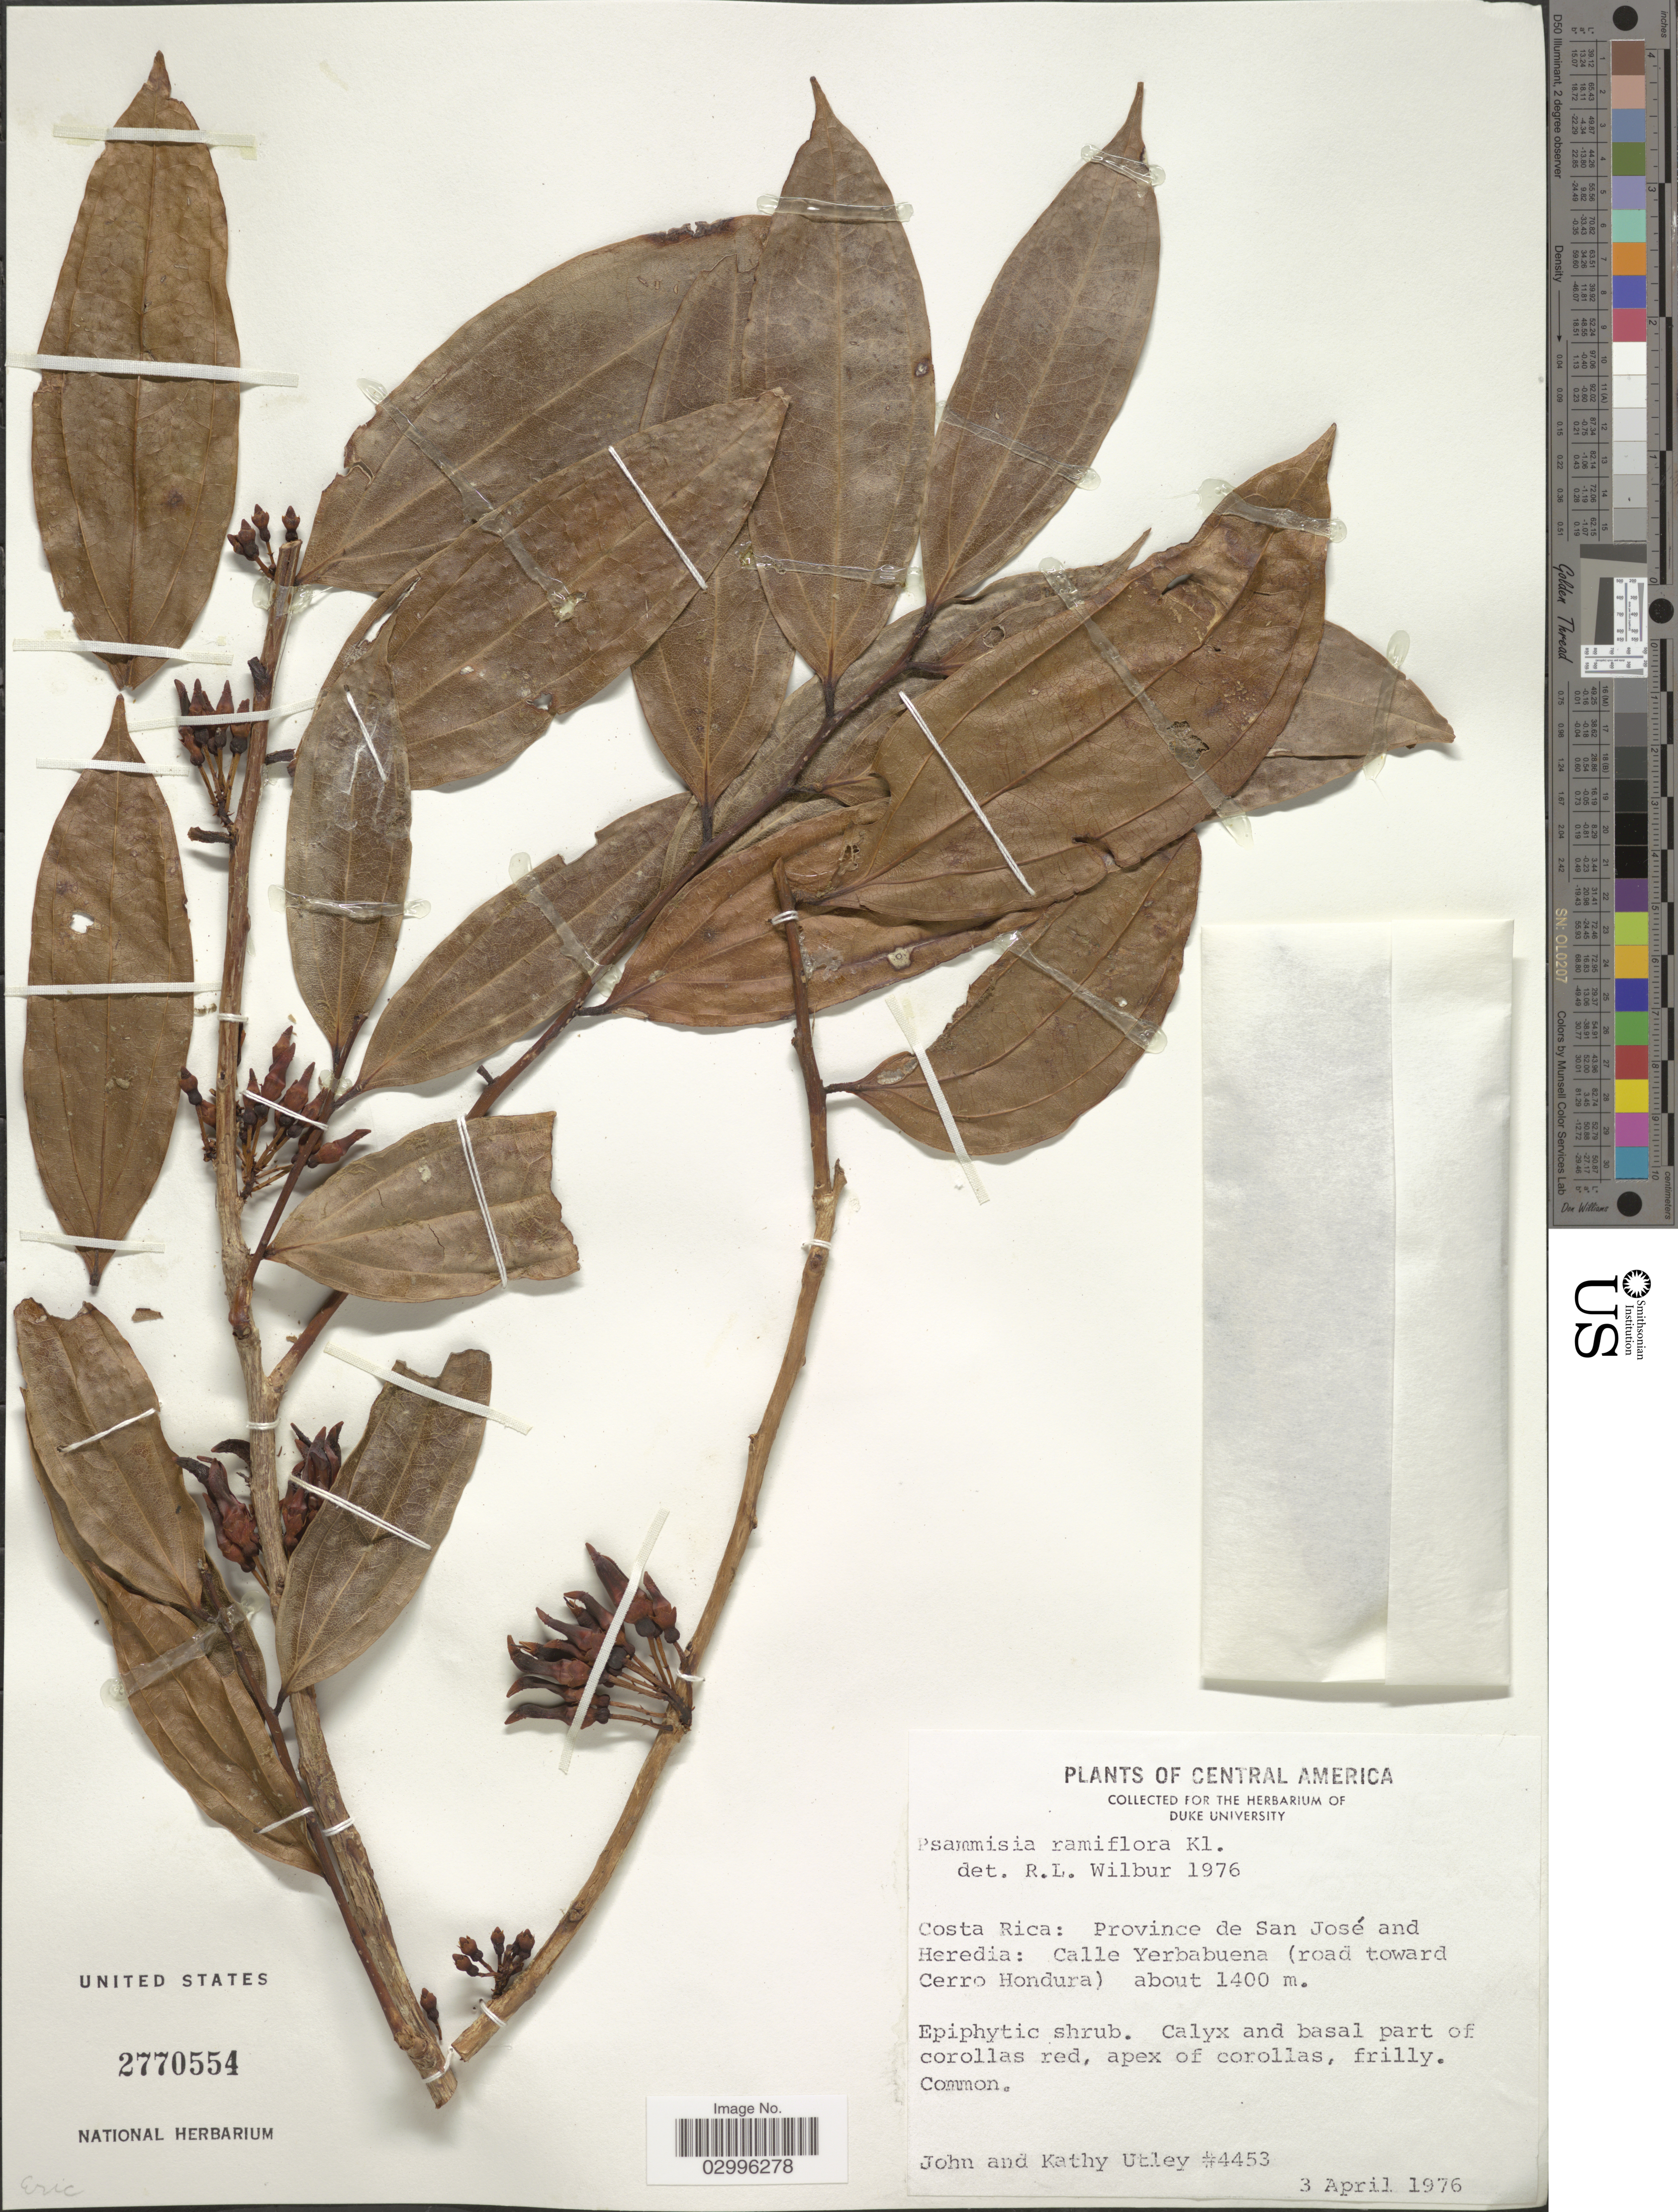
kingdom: Plantae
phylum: Tracheophyta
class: Magnoliopsida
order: Ericales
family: Ericaceae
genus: Psammisia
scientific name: Psammisia ramiflora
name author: Klotzsch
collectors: J. F. Utley & K. Burt-Utley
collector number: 4453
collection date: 1976-04-03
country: Costa Rica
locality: Province de San José and Heredia: Calle Yarbabuena (road toward Cerro Hondura).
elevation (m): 1400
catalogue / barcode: US 2770554